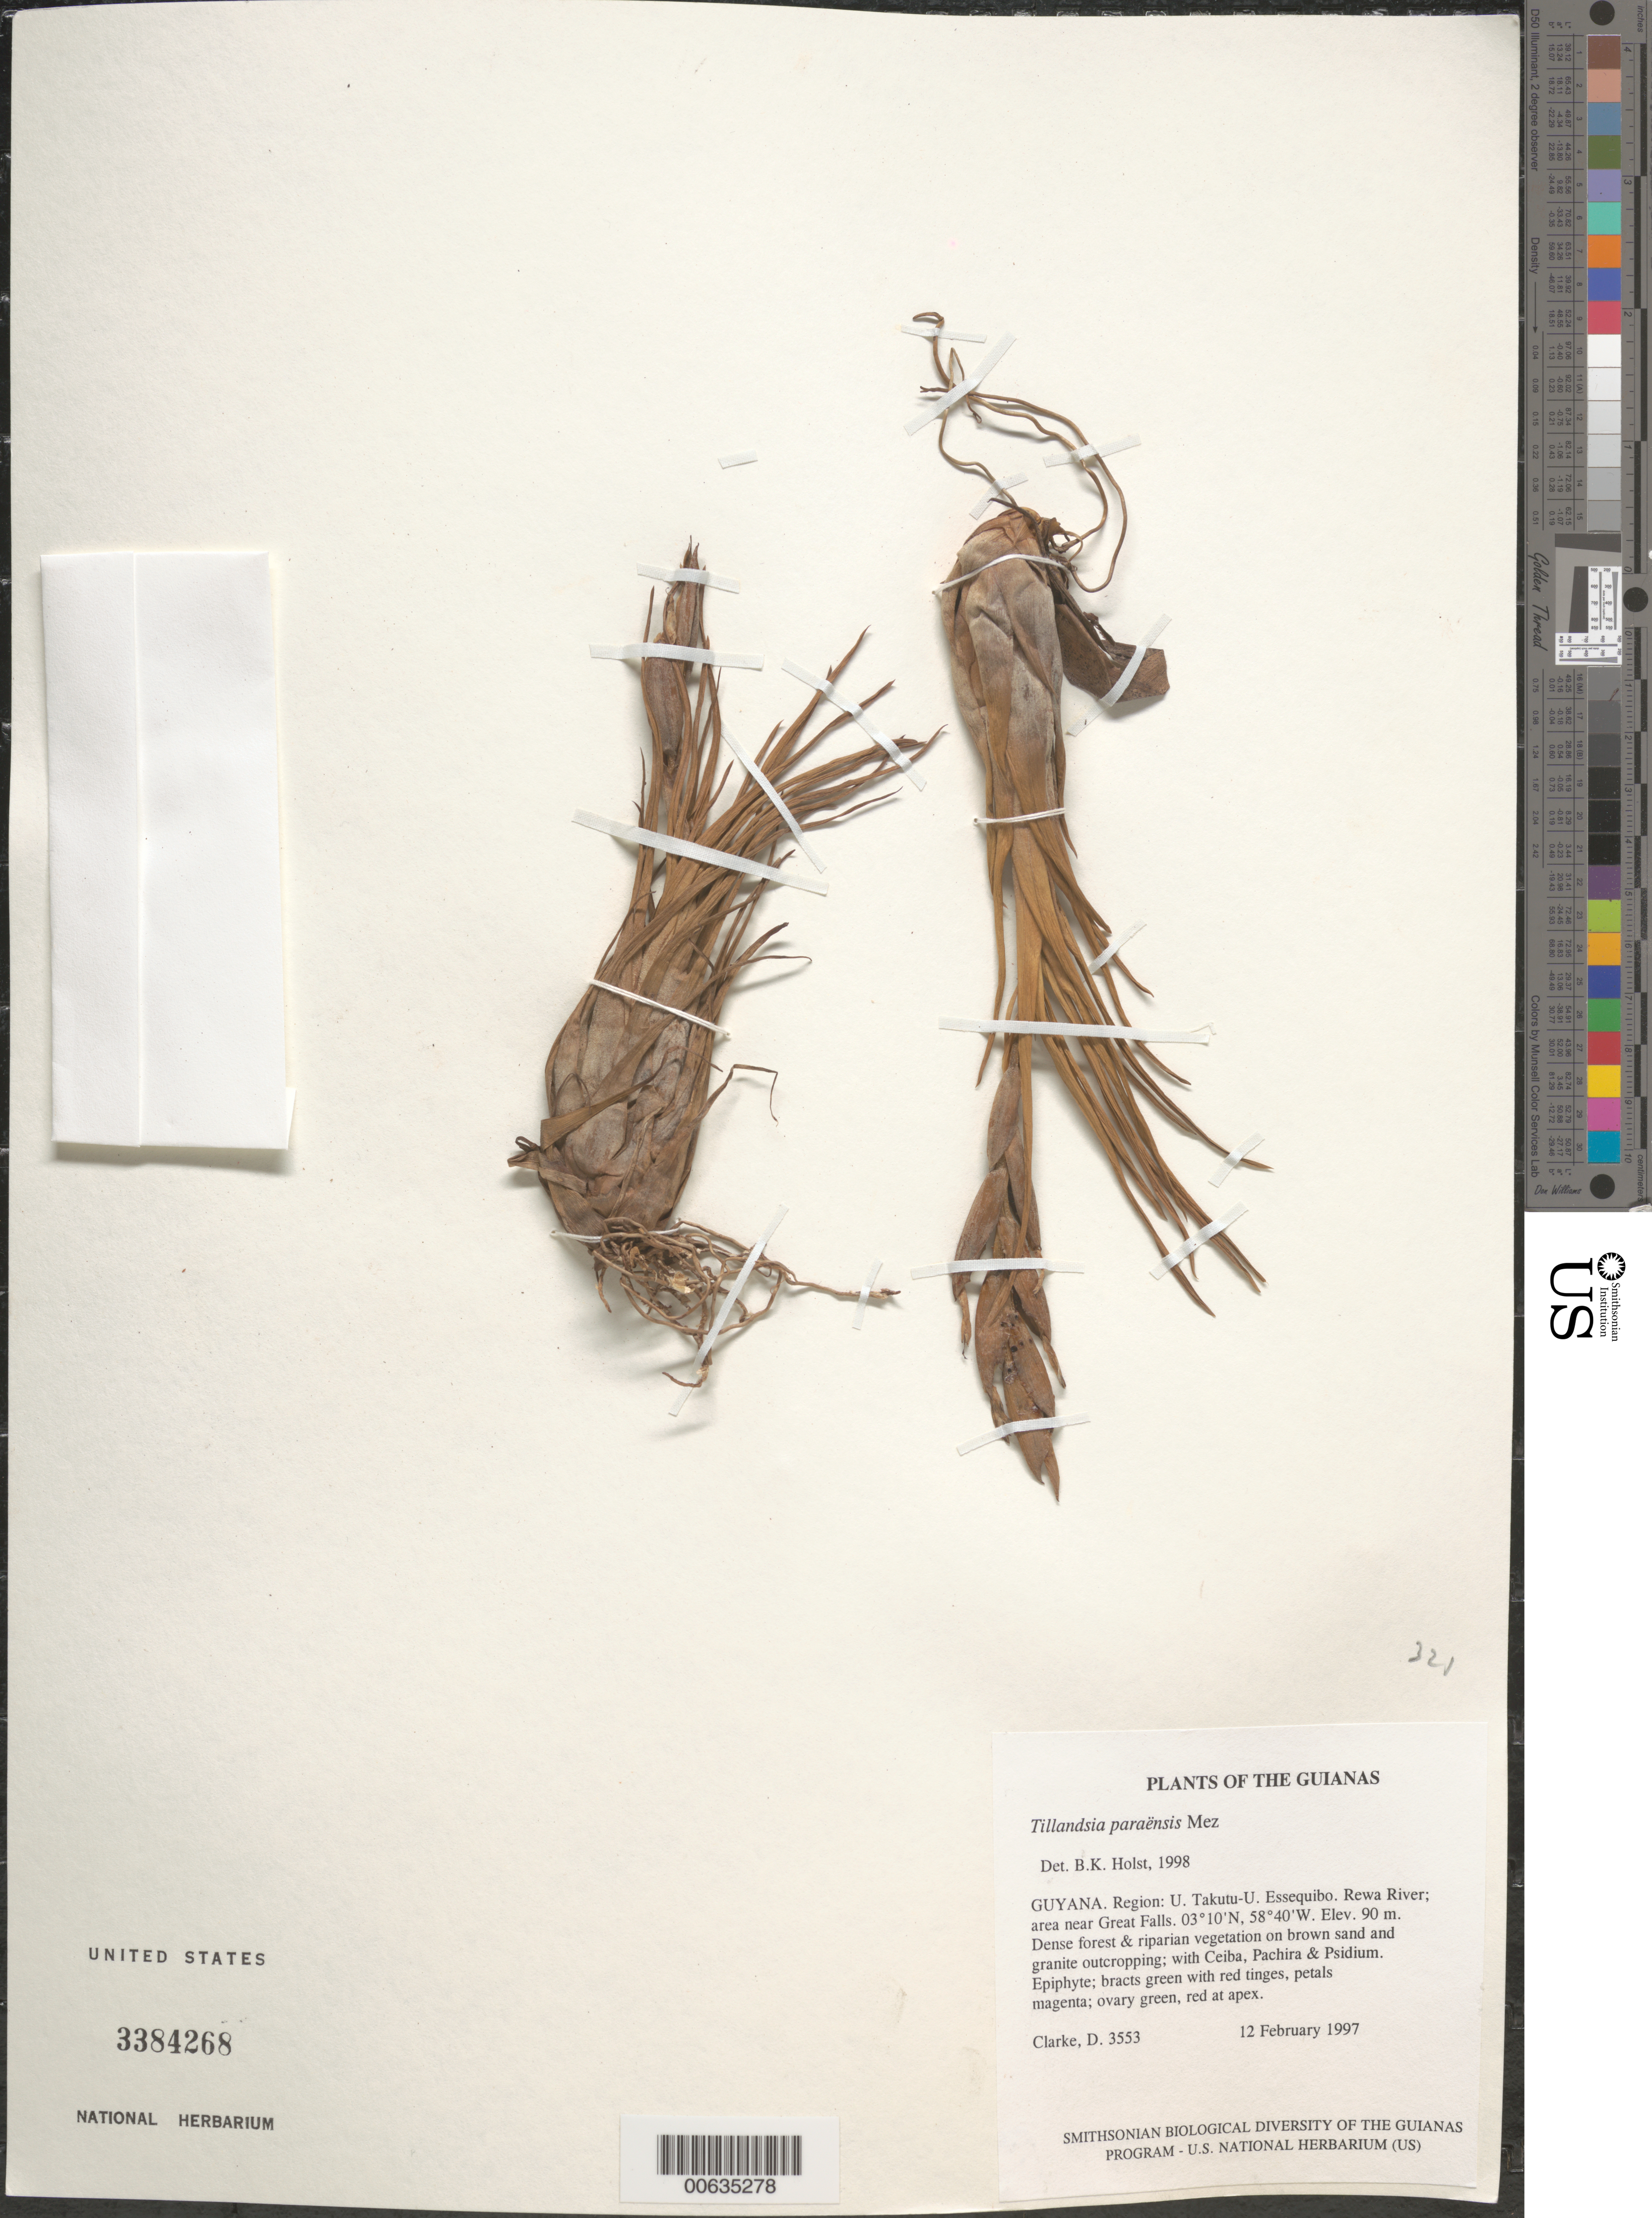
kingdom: Plantae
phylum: Tracheophyta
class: Liliopsida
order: Poales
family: Bromeliaceae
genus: Tillandsia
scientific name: Tillandsia paraensis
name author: Mez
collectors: H. D. Clarke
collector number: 3553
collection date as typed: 11 February 1997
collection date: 1997-02-11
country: Guyana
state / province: U. Takutu-U. Essequibo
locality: Rewa River; gorge below Great Falls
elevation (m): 90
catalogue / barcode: US 3384268